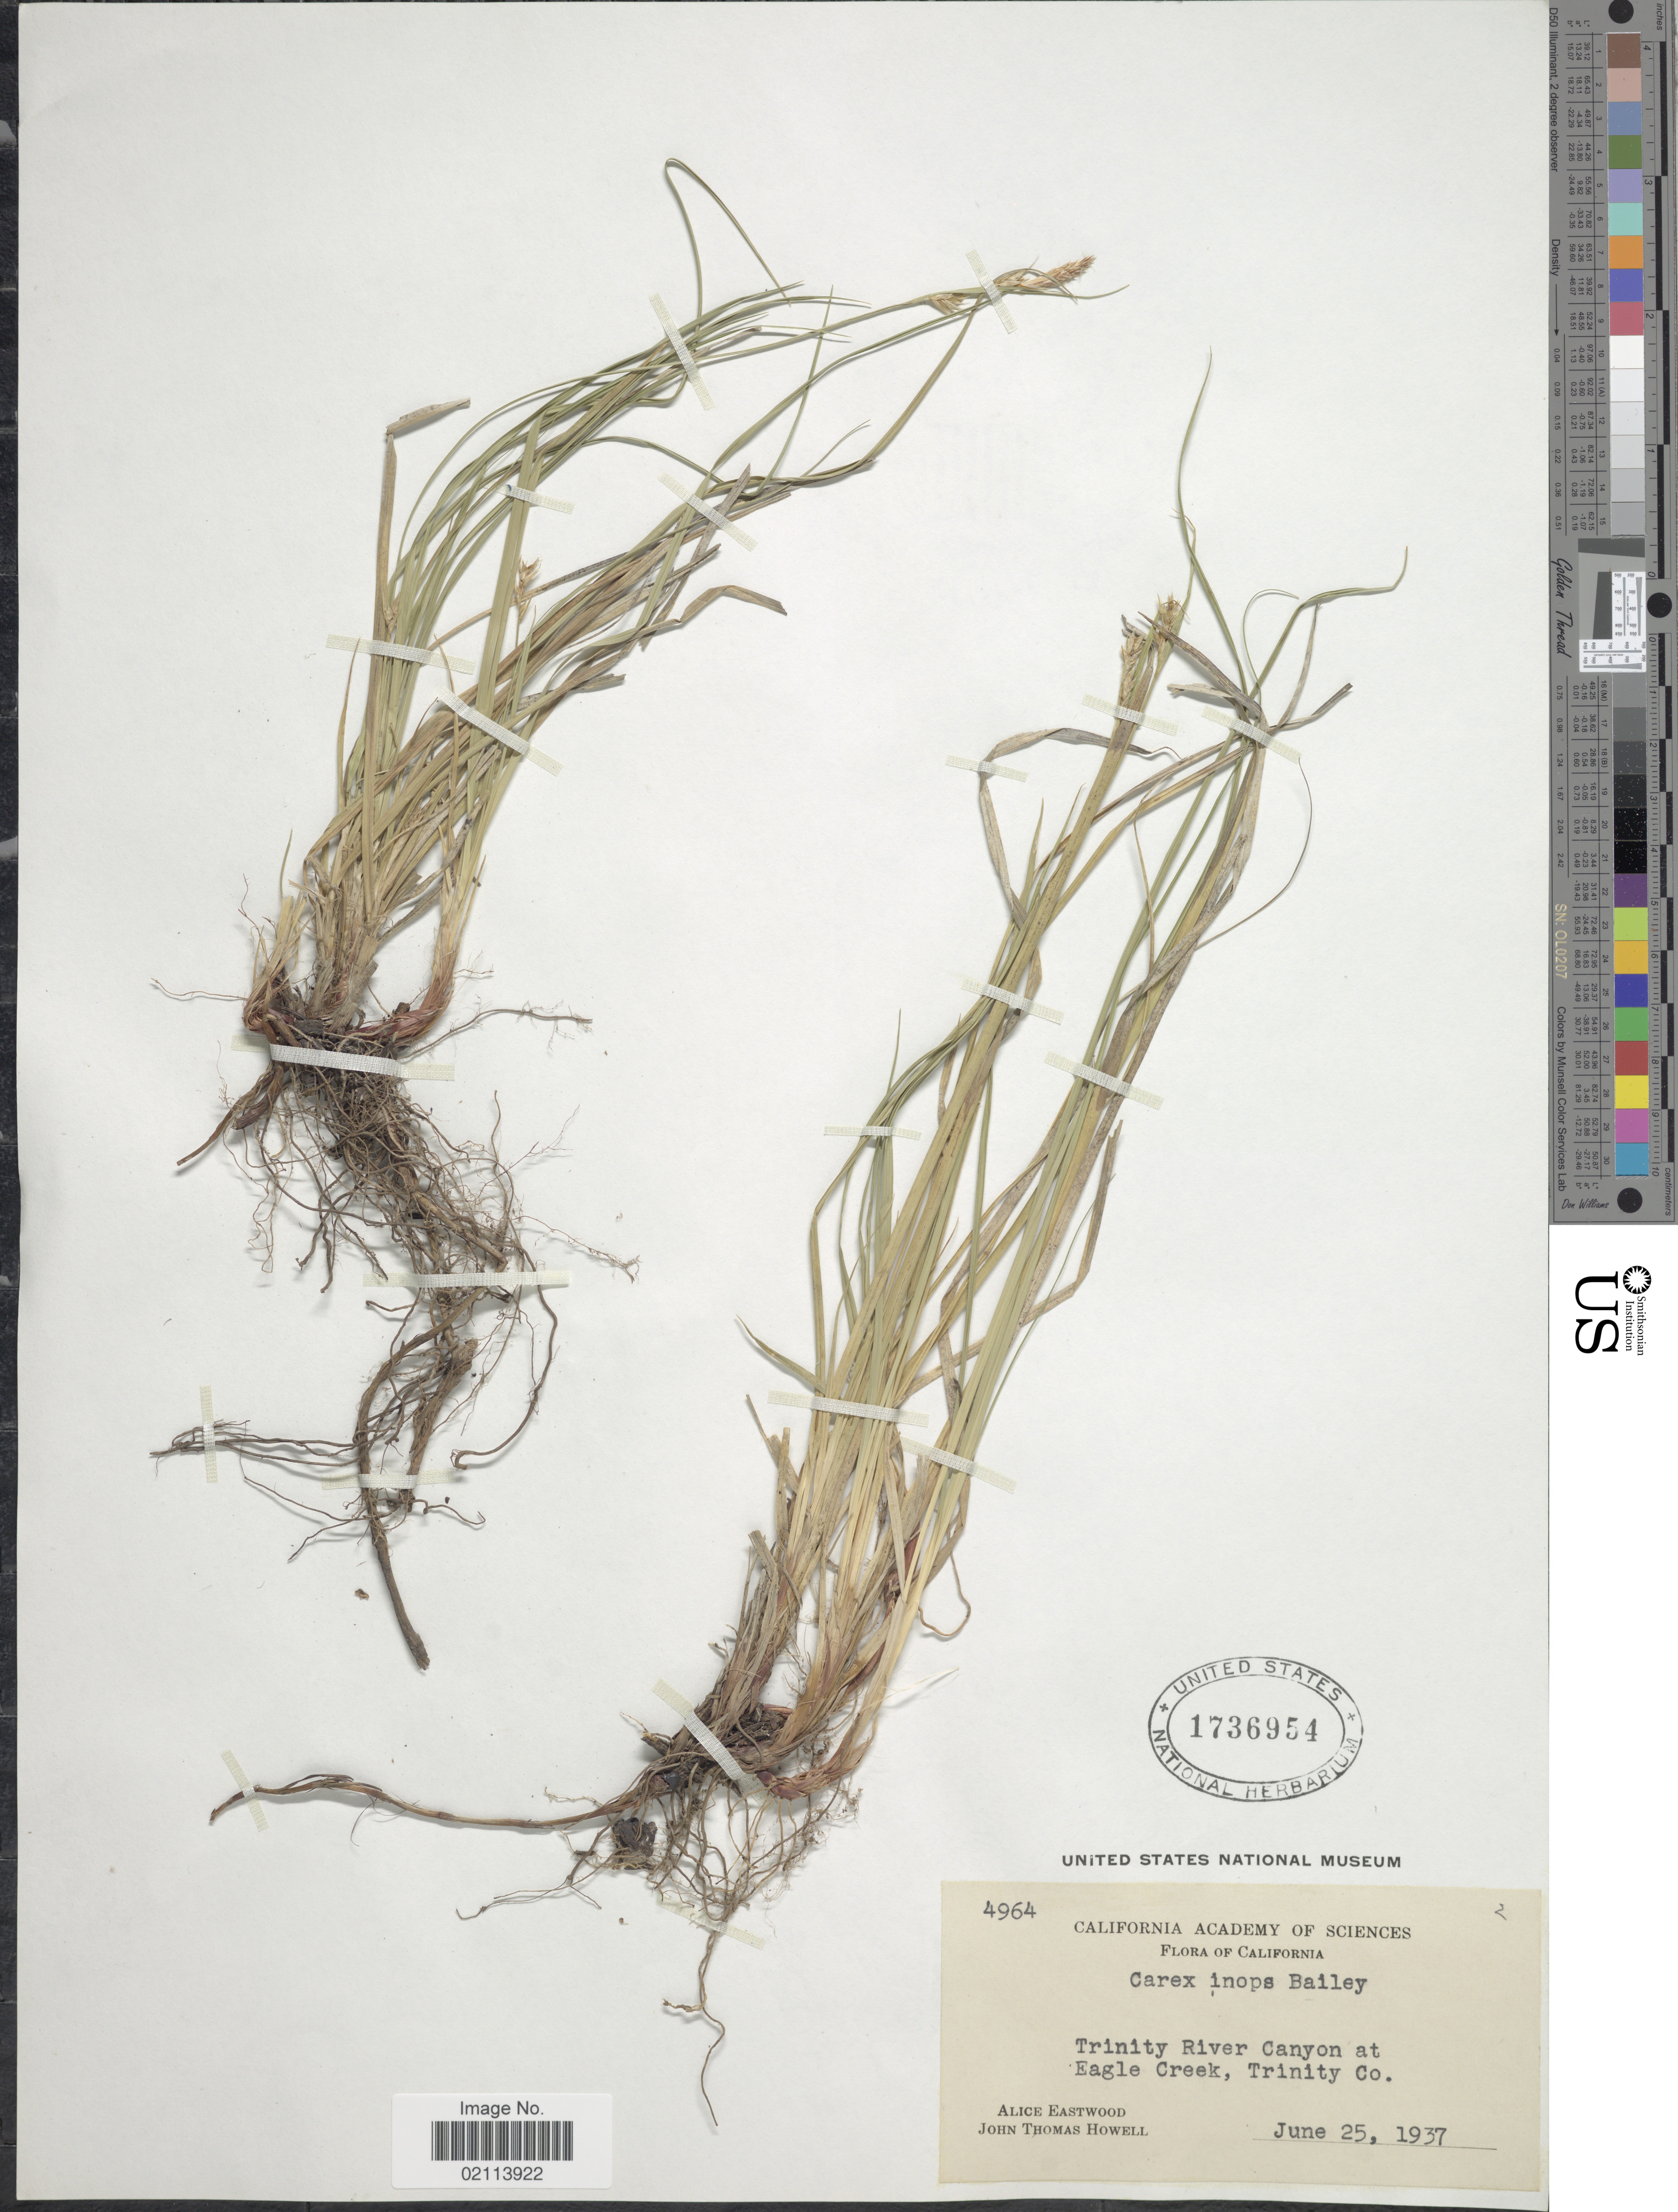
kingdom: Plantae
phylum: Tracheophyta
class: Liliopsida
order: Poales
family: Cyperaceae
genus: Carex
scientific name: Carex inops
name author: L.H. Bailey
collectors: A. Eastwood & J. T. Howell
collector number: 4964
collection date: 1937-06-25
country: United States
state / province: California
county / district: Trinity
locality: Trinity River Canyon at Eagle Creek, Trinity Co.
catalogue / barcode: US 1736954